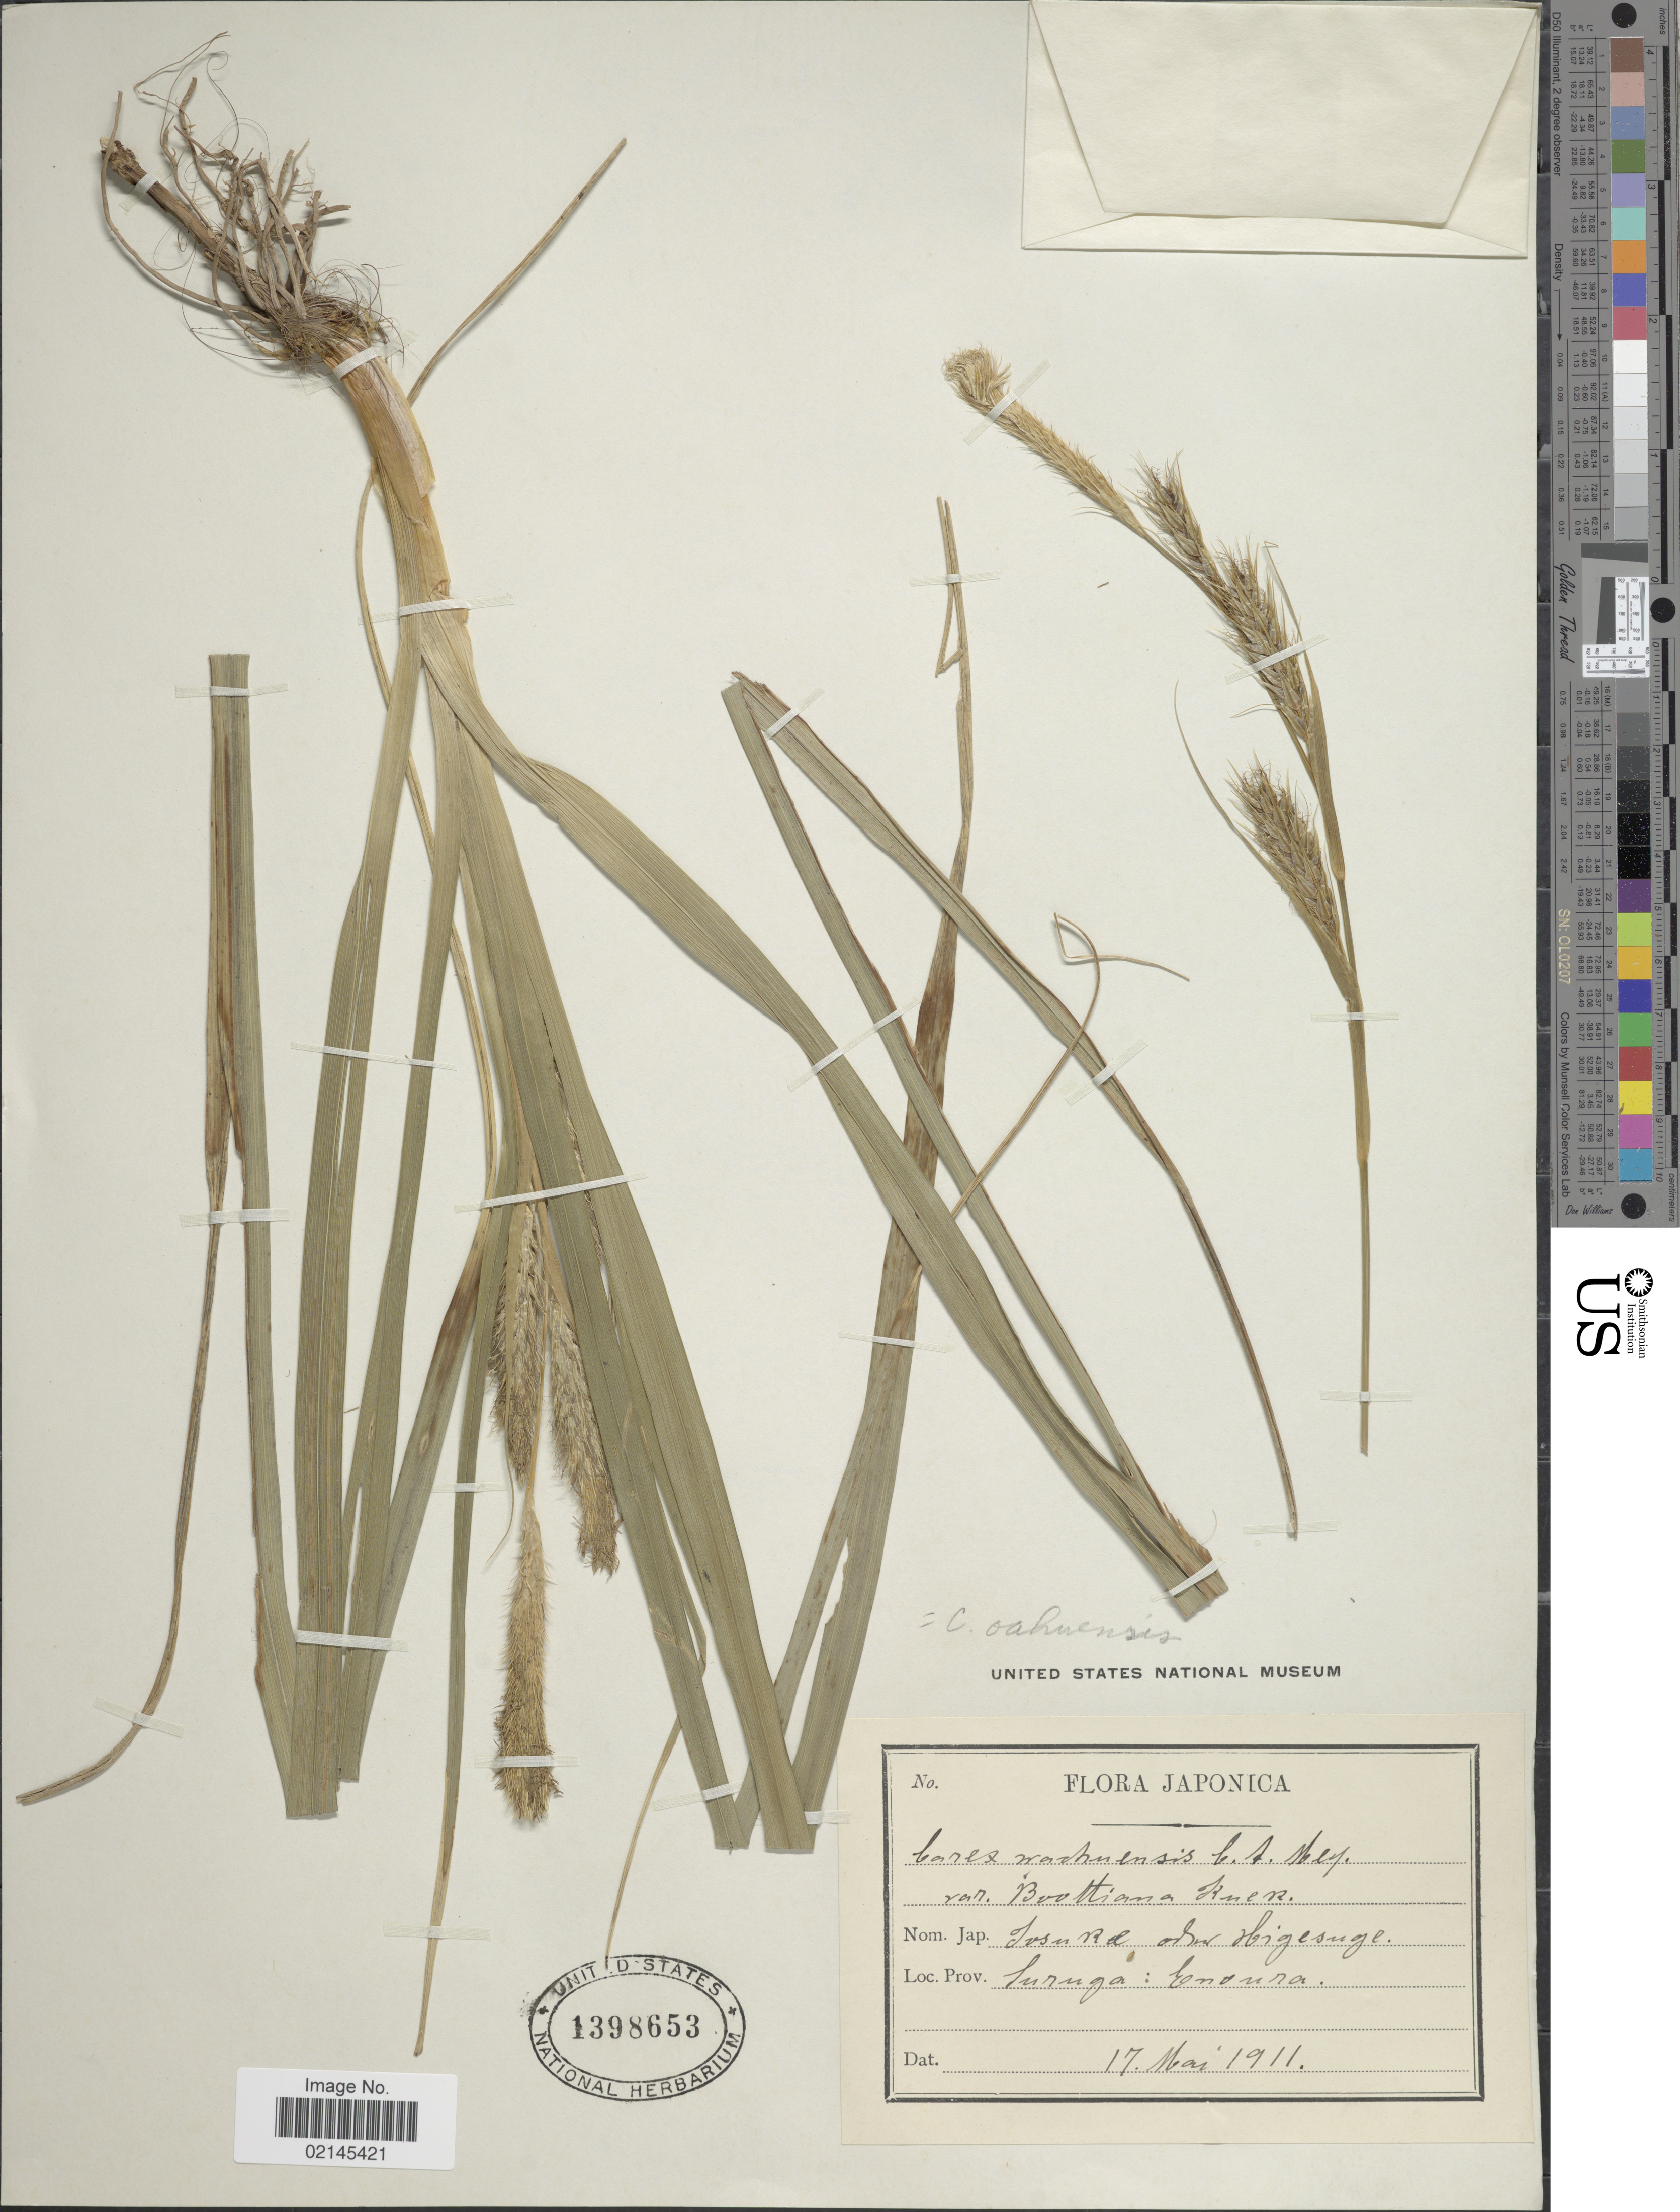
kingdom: Plantae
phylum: Tracheophyta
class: Liliopsida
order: Poales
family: Cyperaceae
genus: Carex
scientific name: Carex wahuensis subsp. robusta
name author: (Franch. & Sav.) T. Koyama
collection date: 1911-05-17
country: Japan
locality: Suruga, Endura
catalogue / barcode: US 1398653